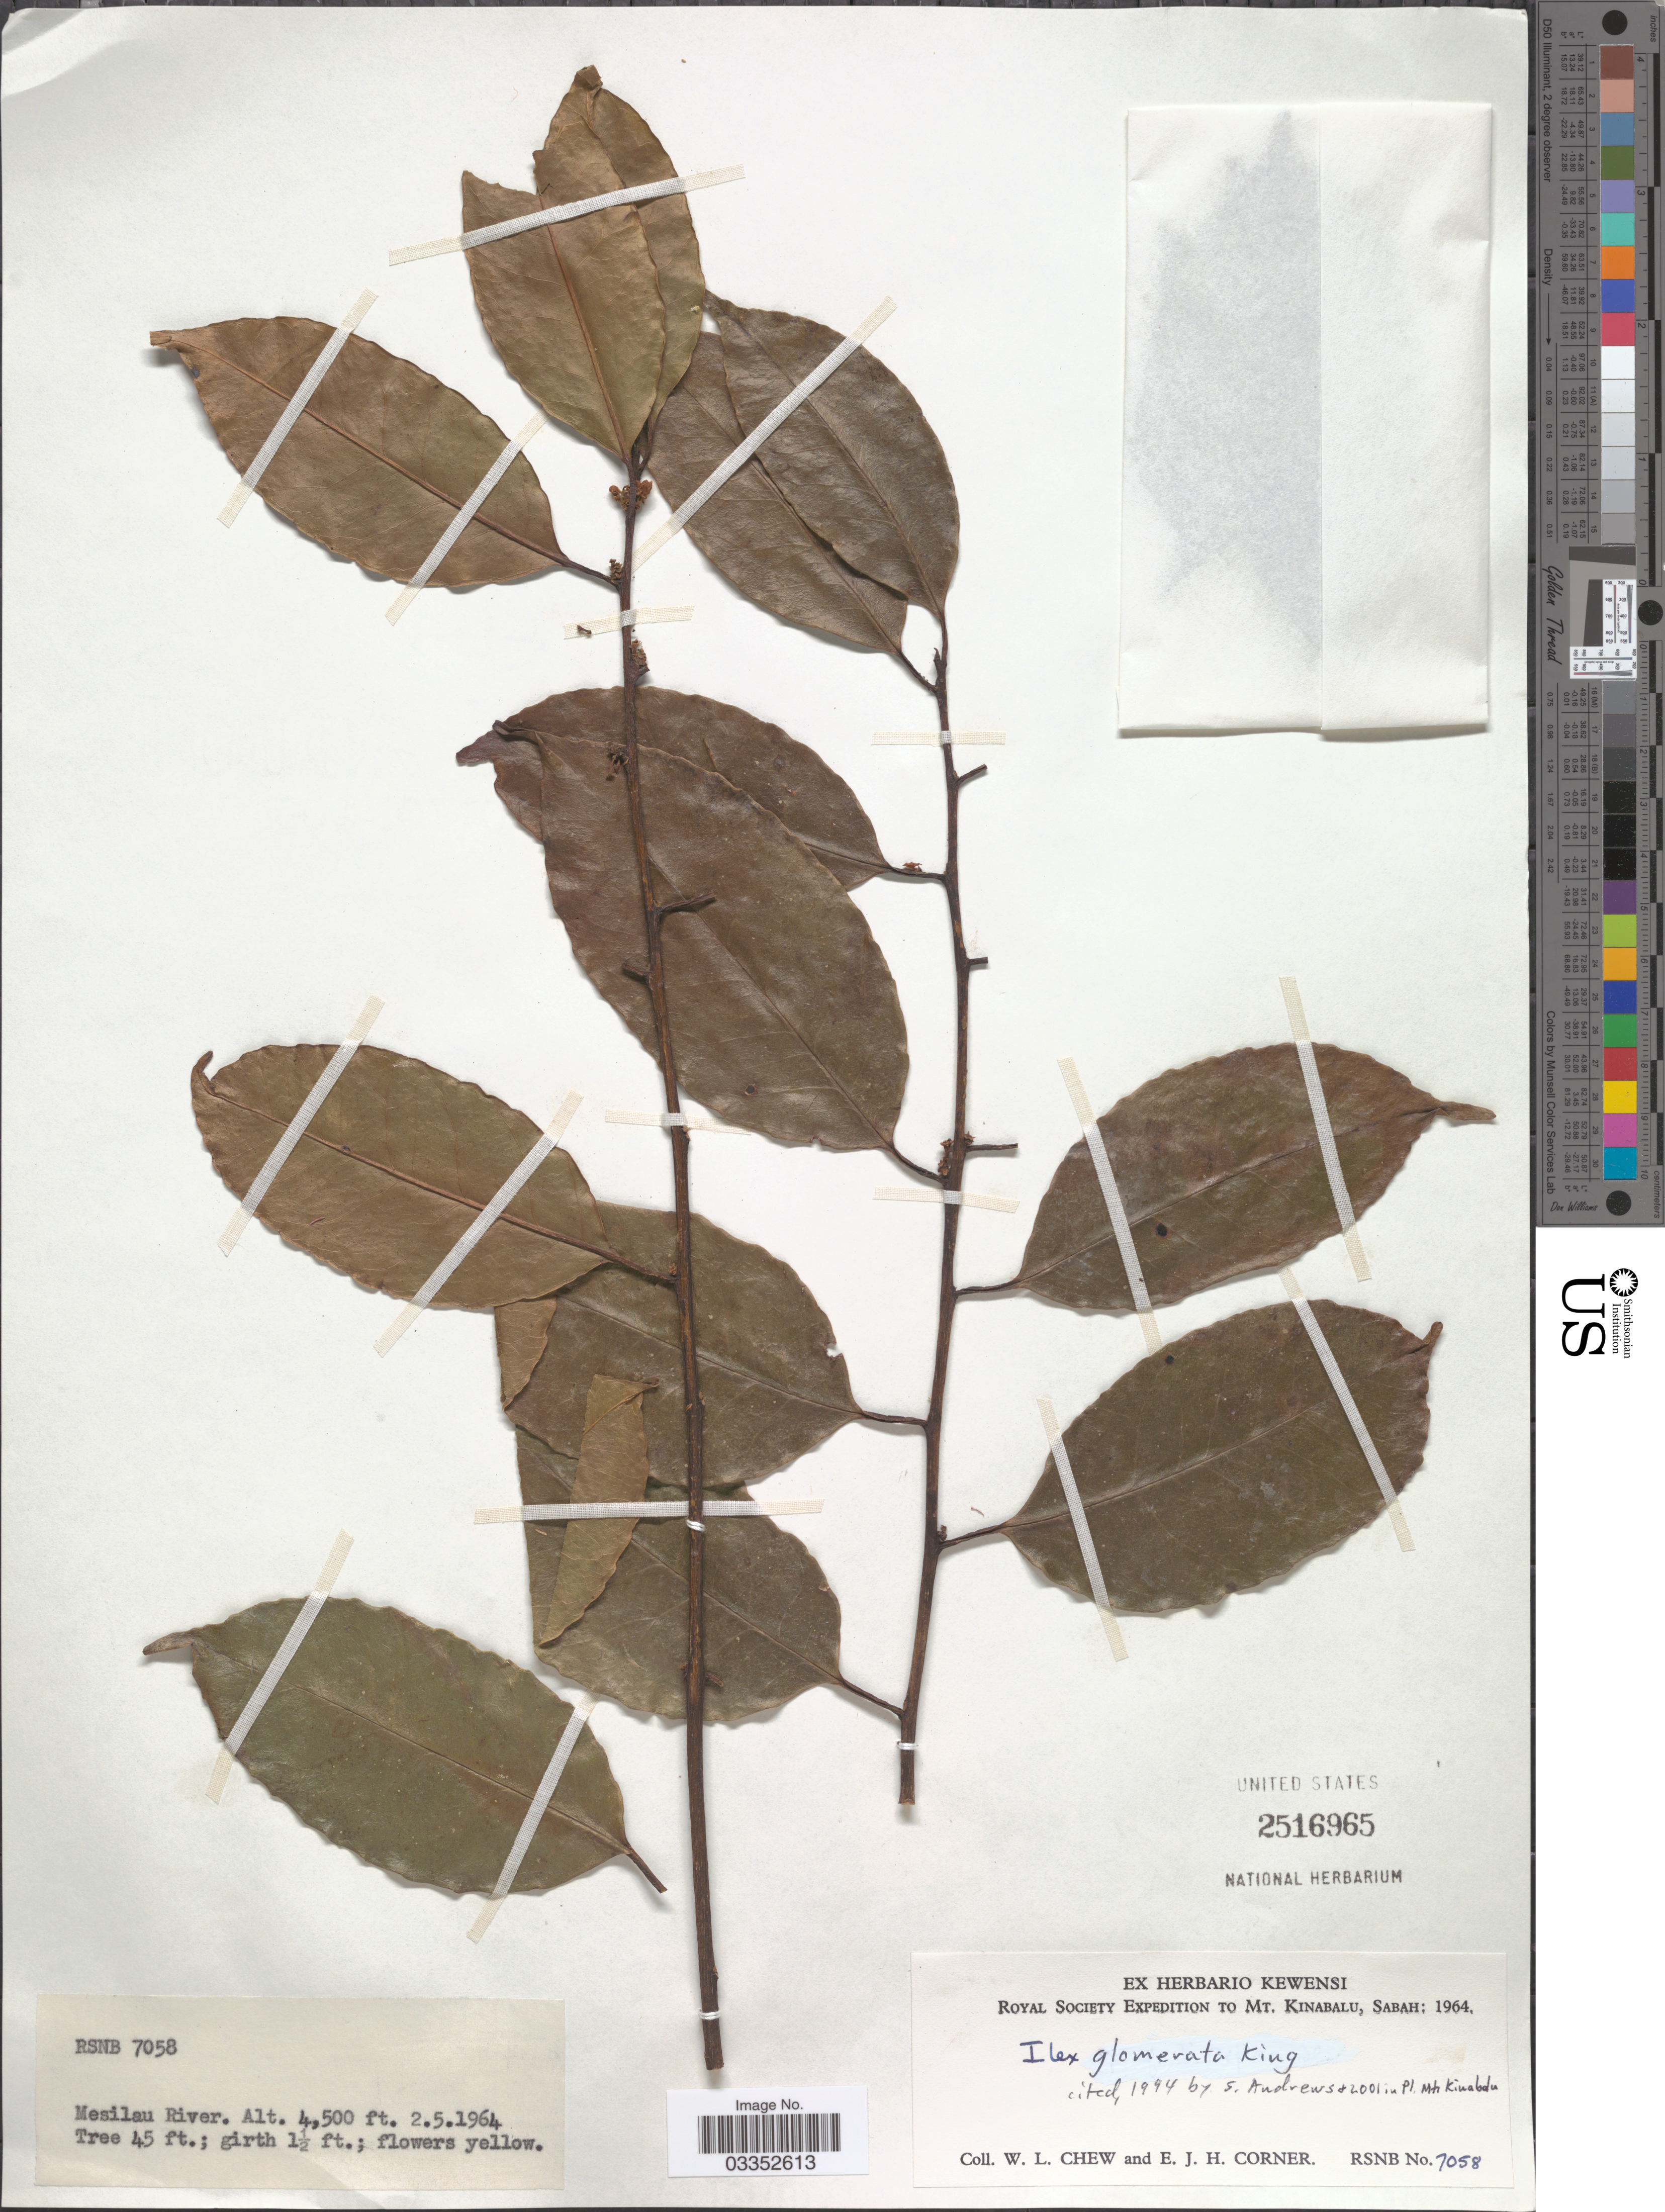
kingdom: Plantae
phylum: Tracheophyta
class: Magnoliopsida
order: Aquifoliales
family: Aquifoliaceae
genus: Ilex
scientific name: Ilex glomerata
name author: King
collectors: W. Chew & E. Corner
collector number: RSNB? 7058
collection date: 1964-05-02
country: Malaysia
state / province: Sabah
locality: Mt. Kinabalu. Mesilau River.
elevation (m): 1372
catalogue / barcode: US 2516965